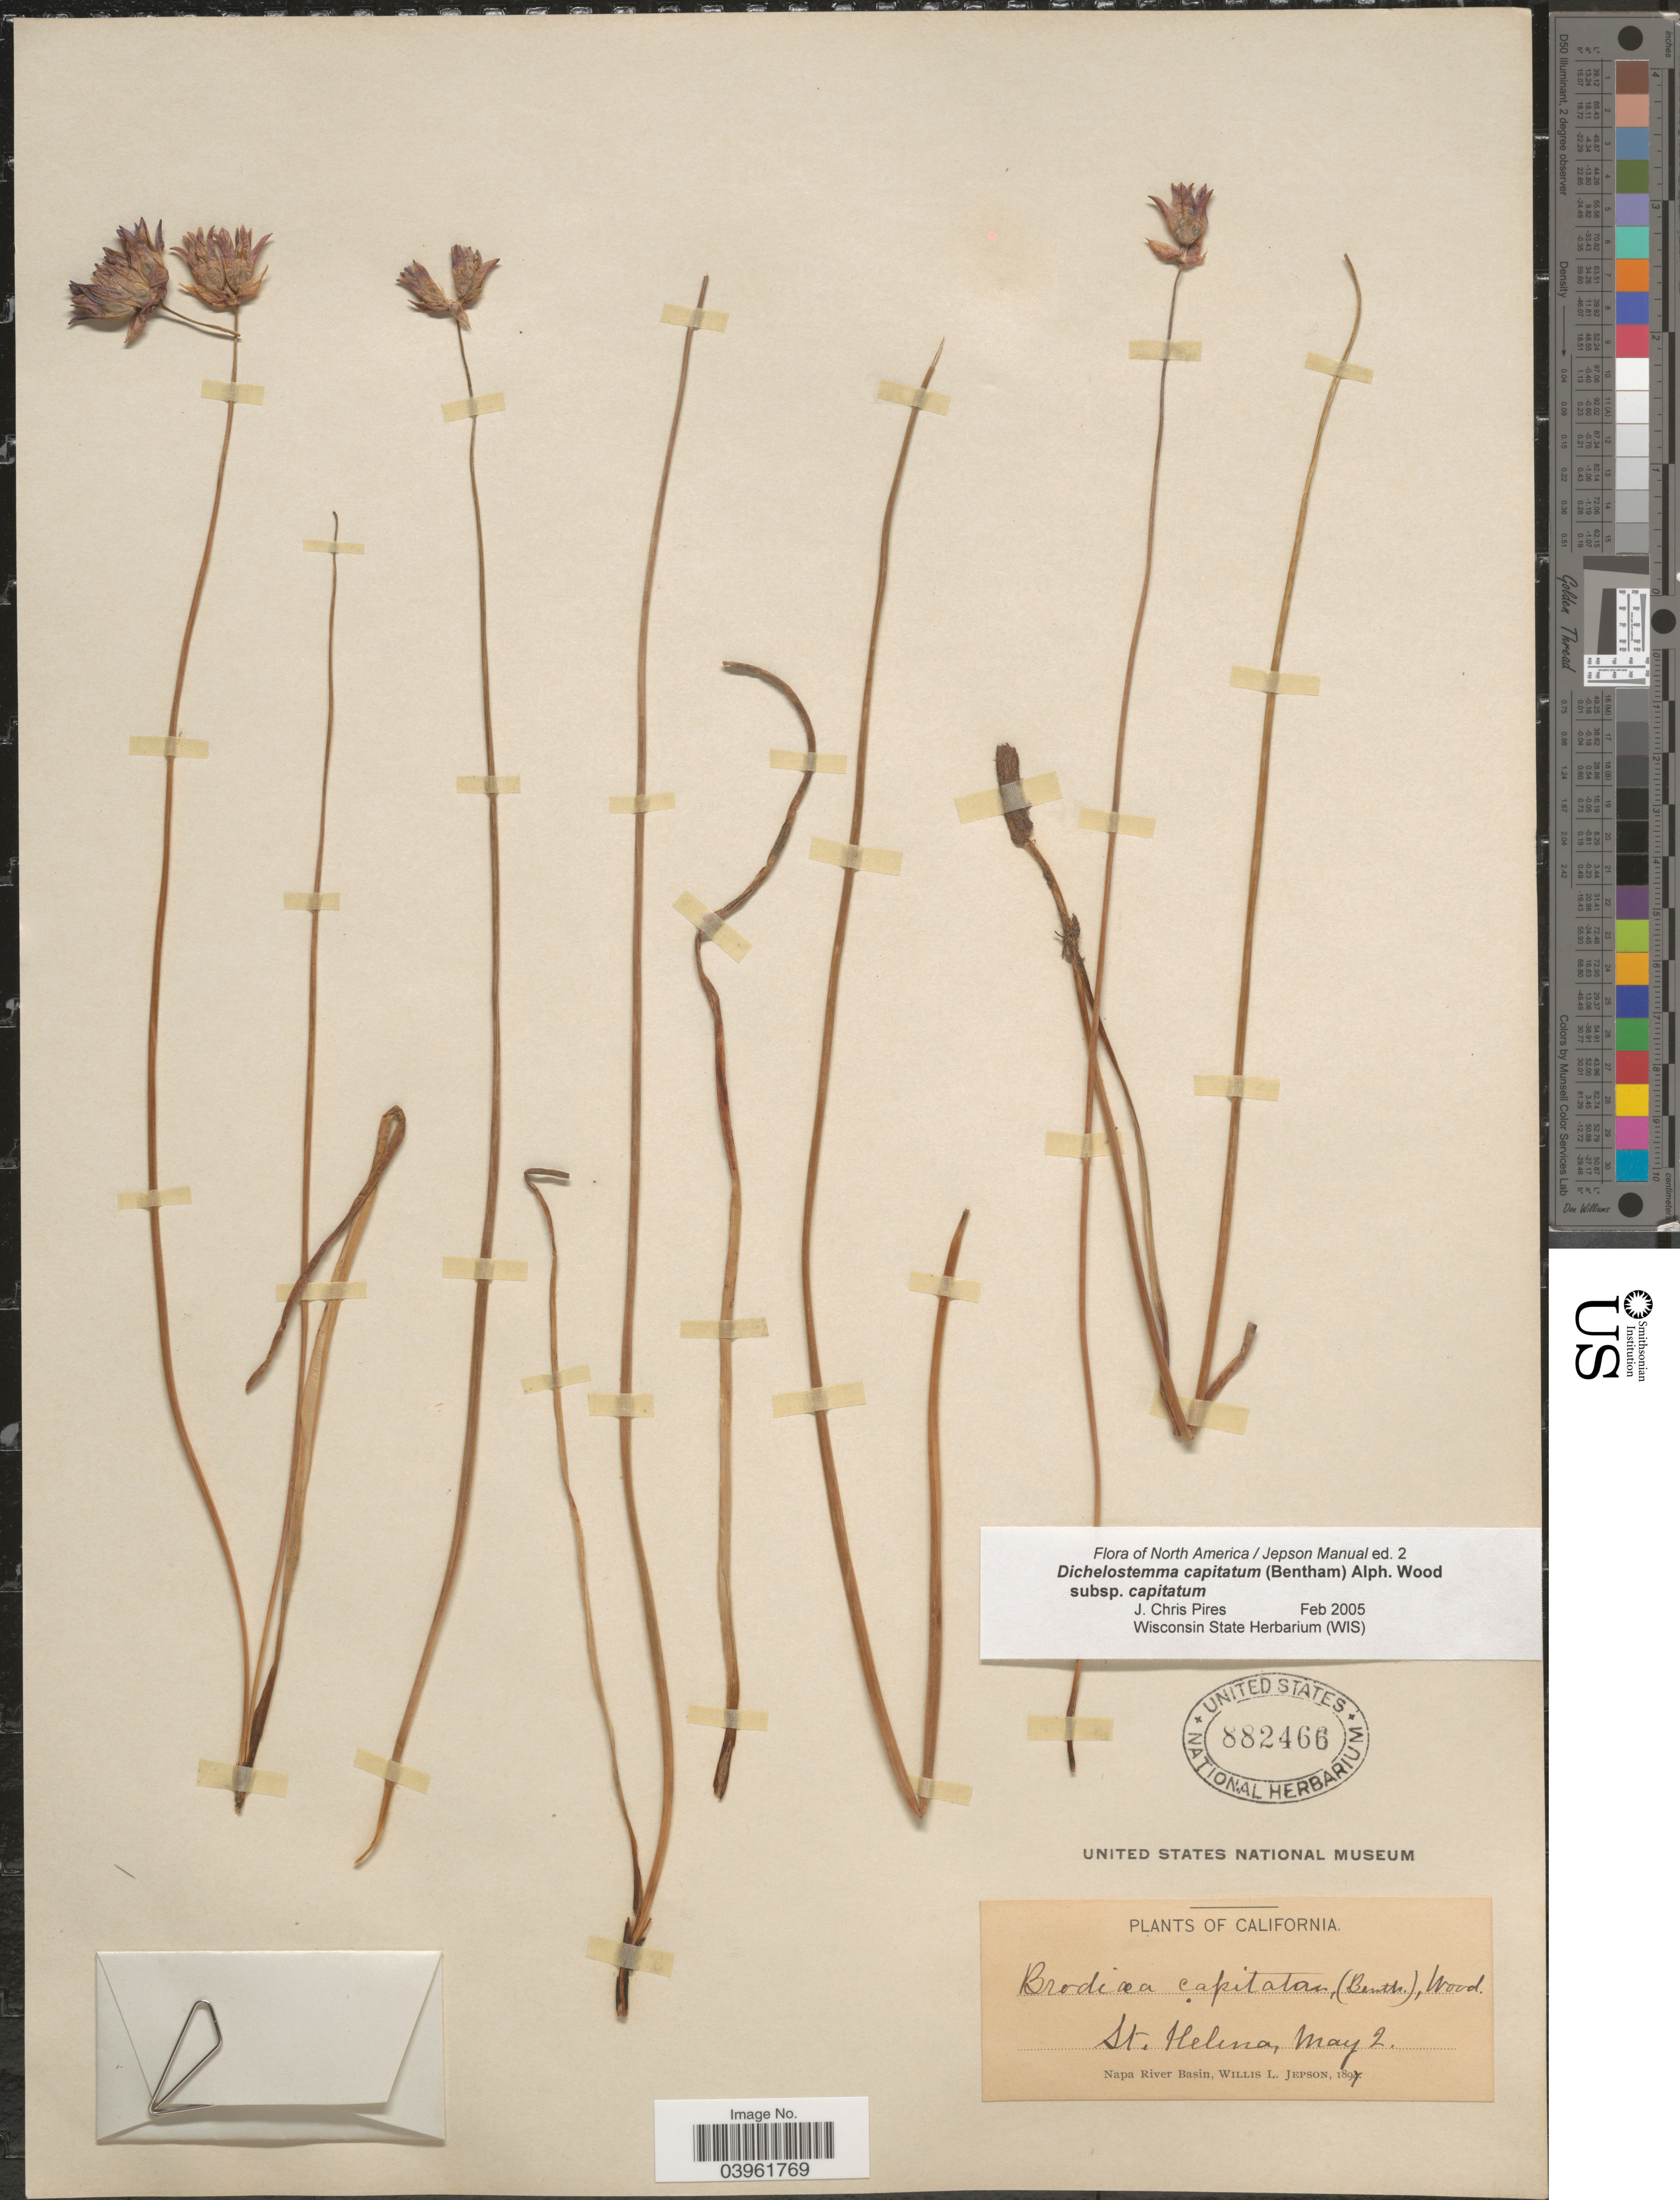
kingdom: Plantae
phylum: Tracheophyta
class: Liliopsida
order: Asparagales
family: Asparagaceae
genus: Dichelostemma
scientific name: Dichelostemma capitatum subsp. capitatum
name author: (Benth.) Alph. Wood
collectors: W. L. Jepson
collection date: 1897-05-02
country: United States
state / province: California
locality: St. Helena. Napa River Basin.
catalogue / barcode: US 882466